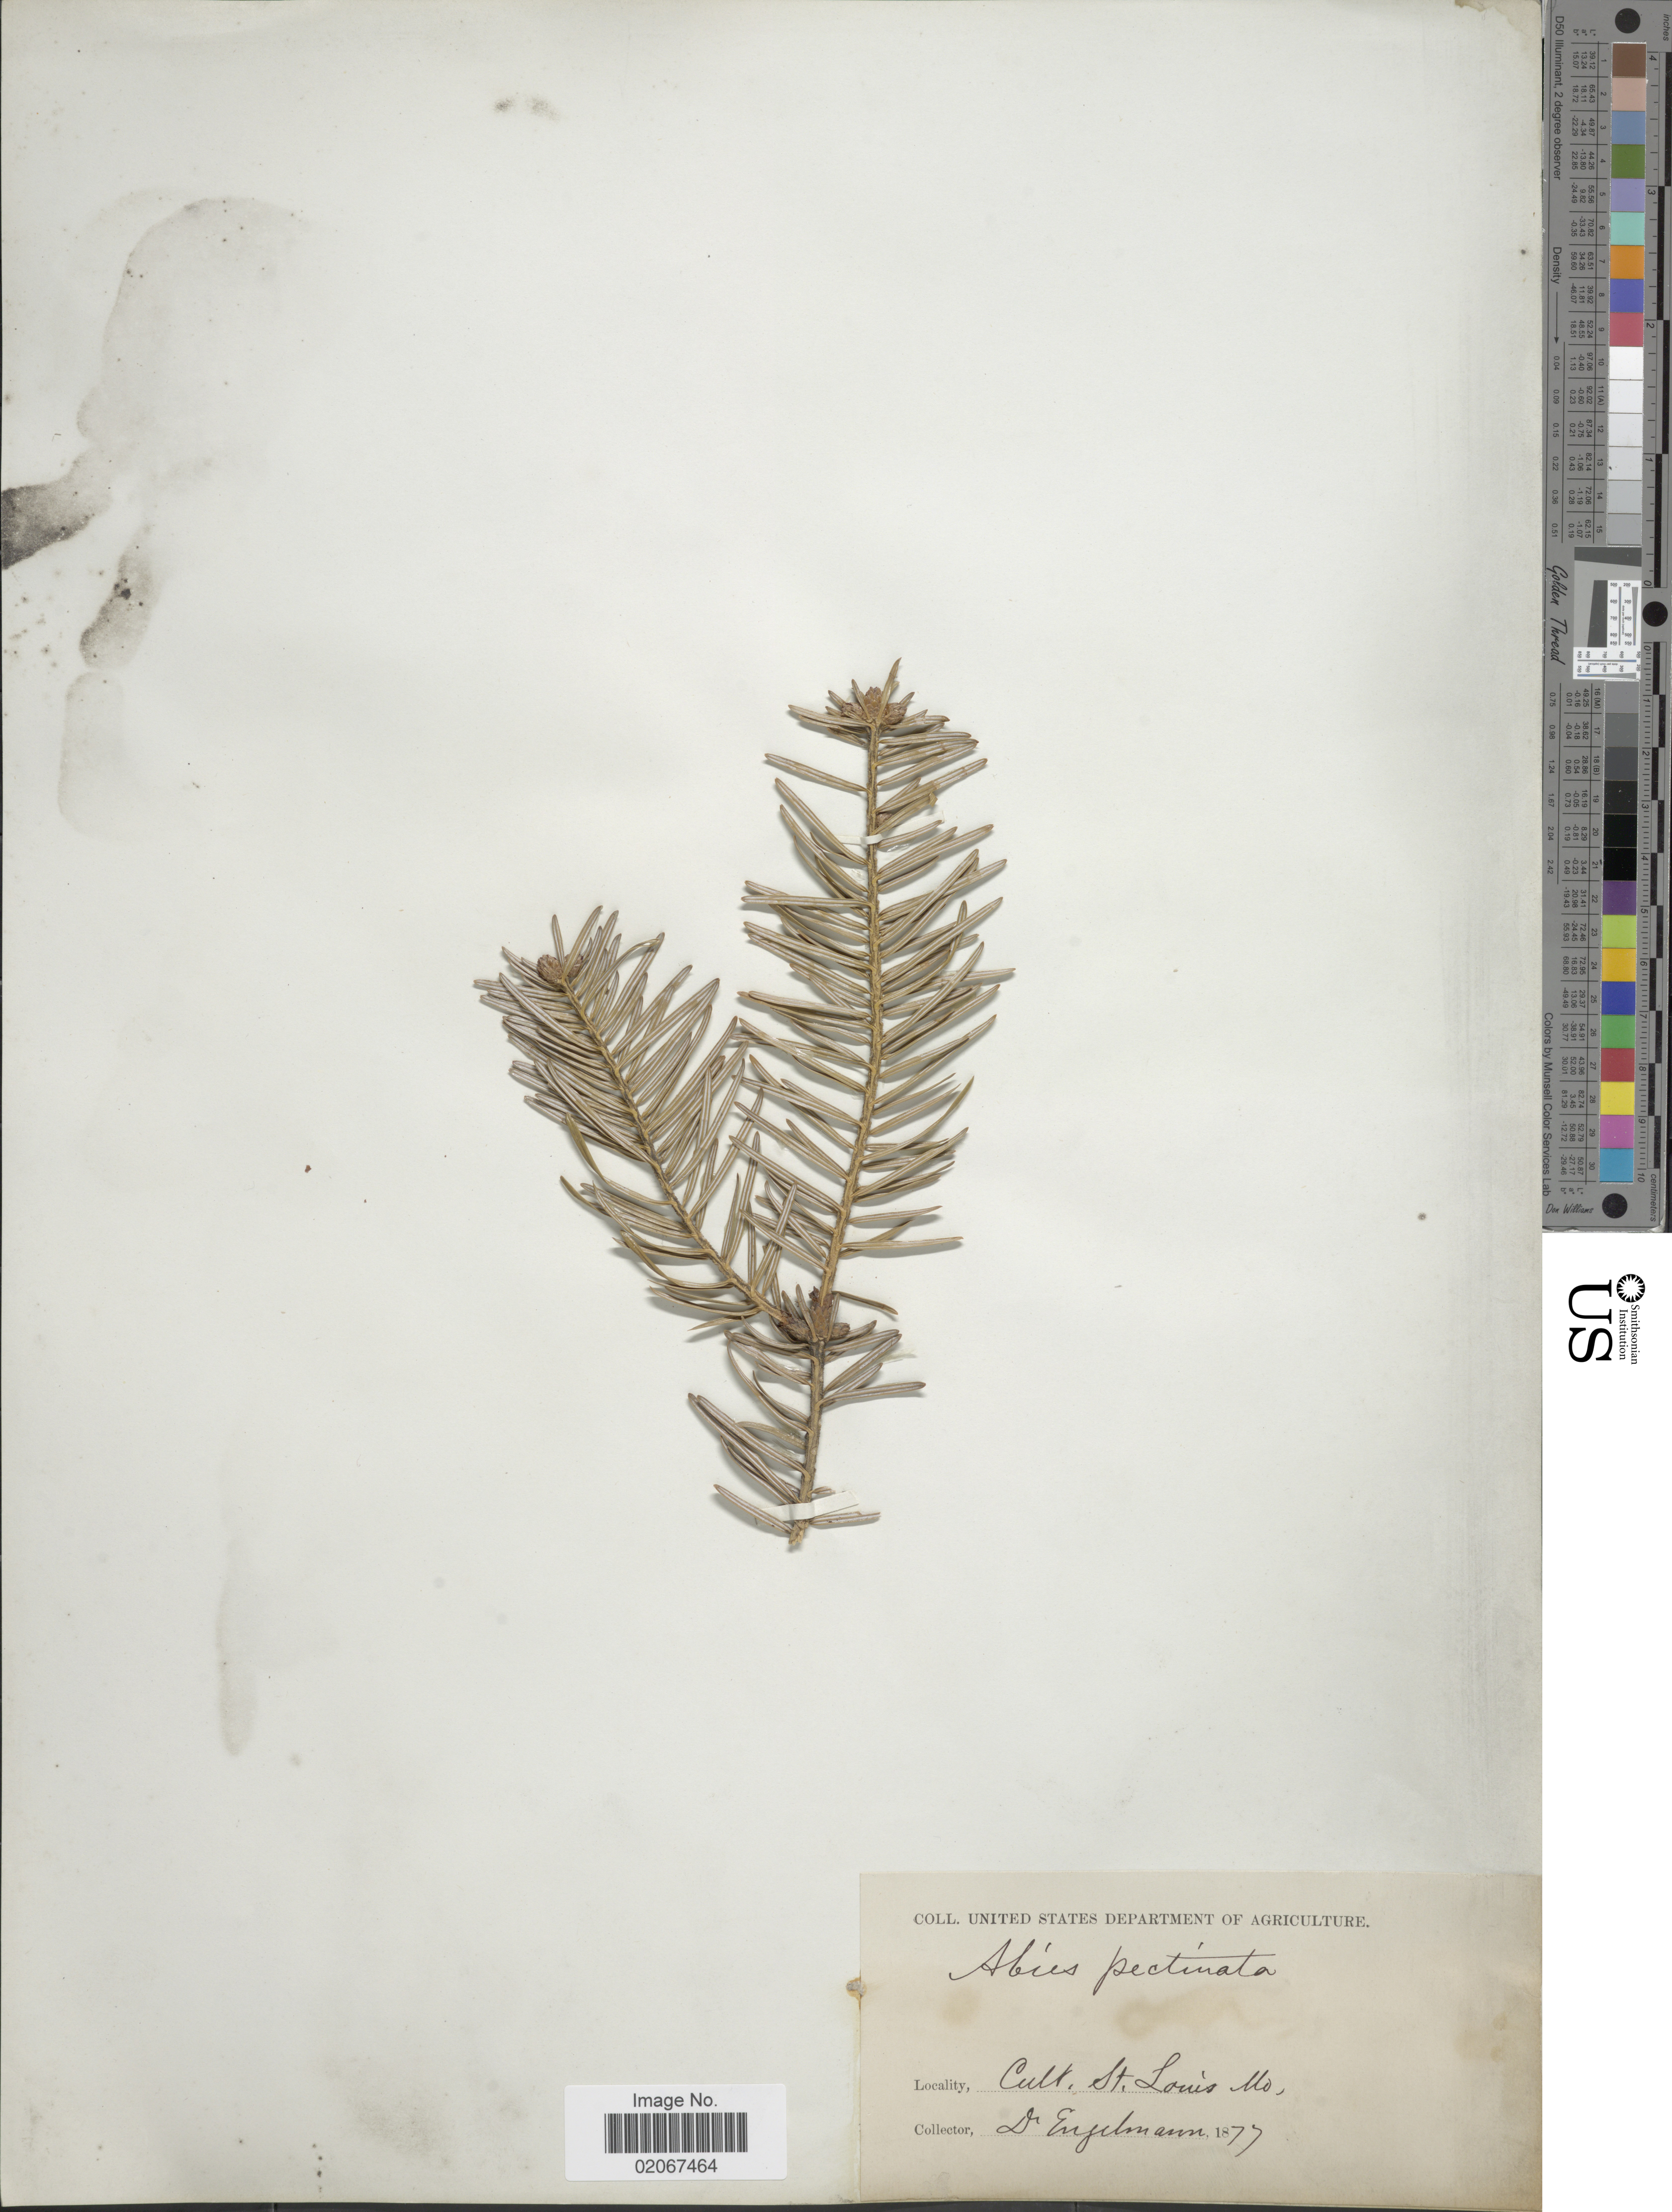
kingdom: Plantae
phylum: Tracheophyta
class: Pinopsida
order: Pinales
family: Pinaceae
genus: Abies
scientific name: Abies pectinata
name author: (Lam.) DC.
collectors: -- Engelmann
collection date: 1877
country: United States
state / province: Missouri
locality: St. Louis, Mo.